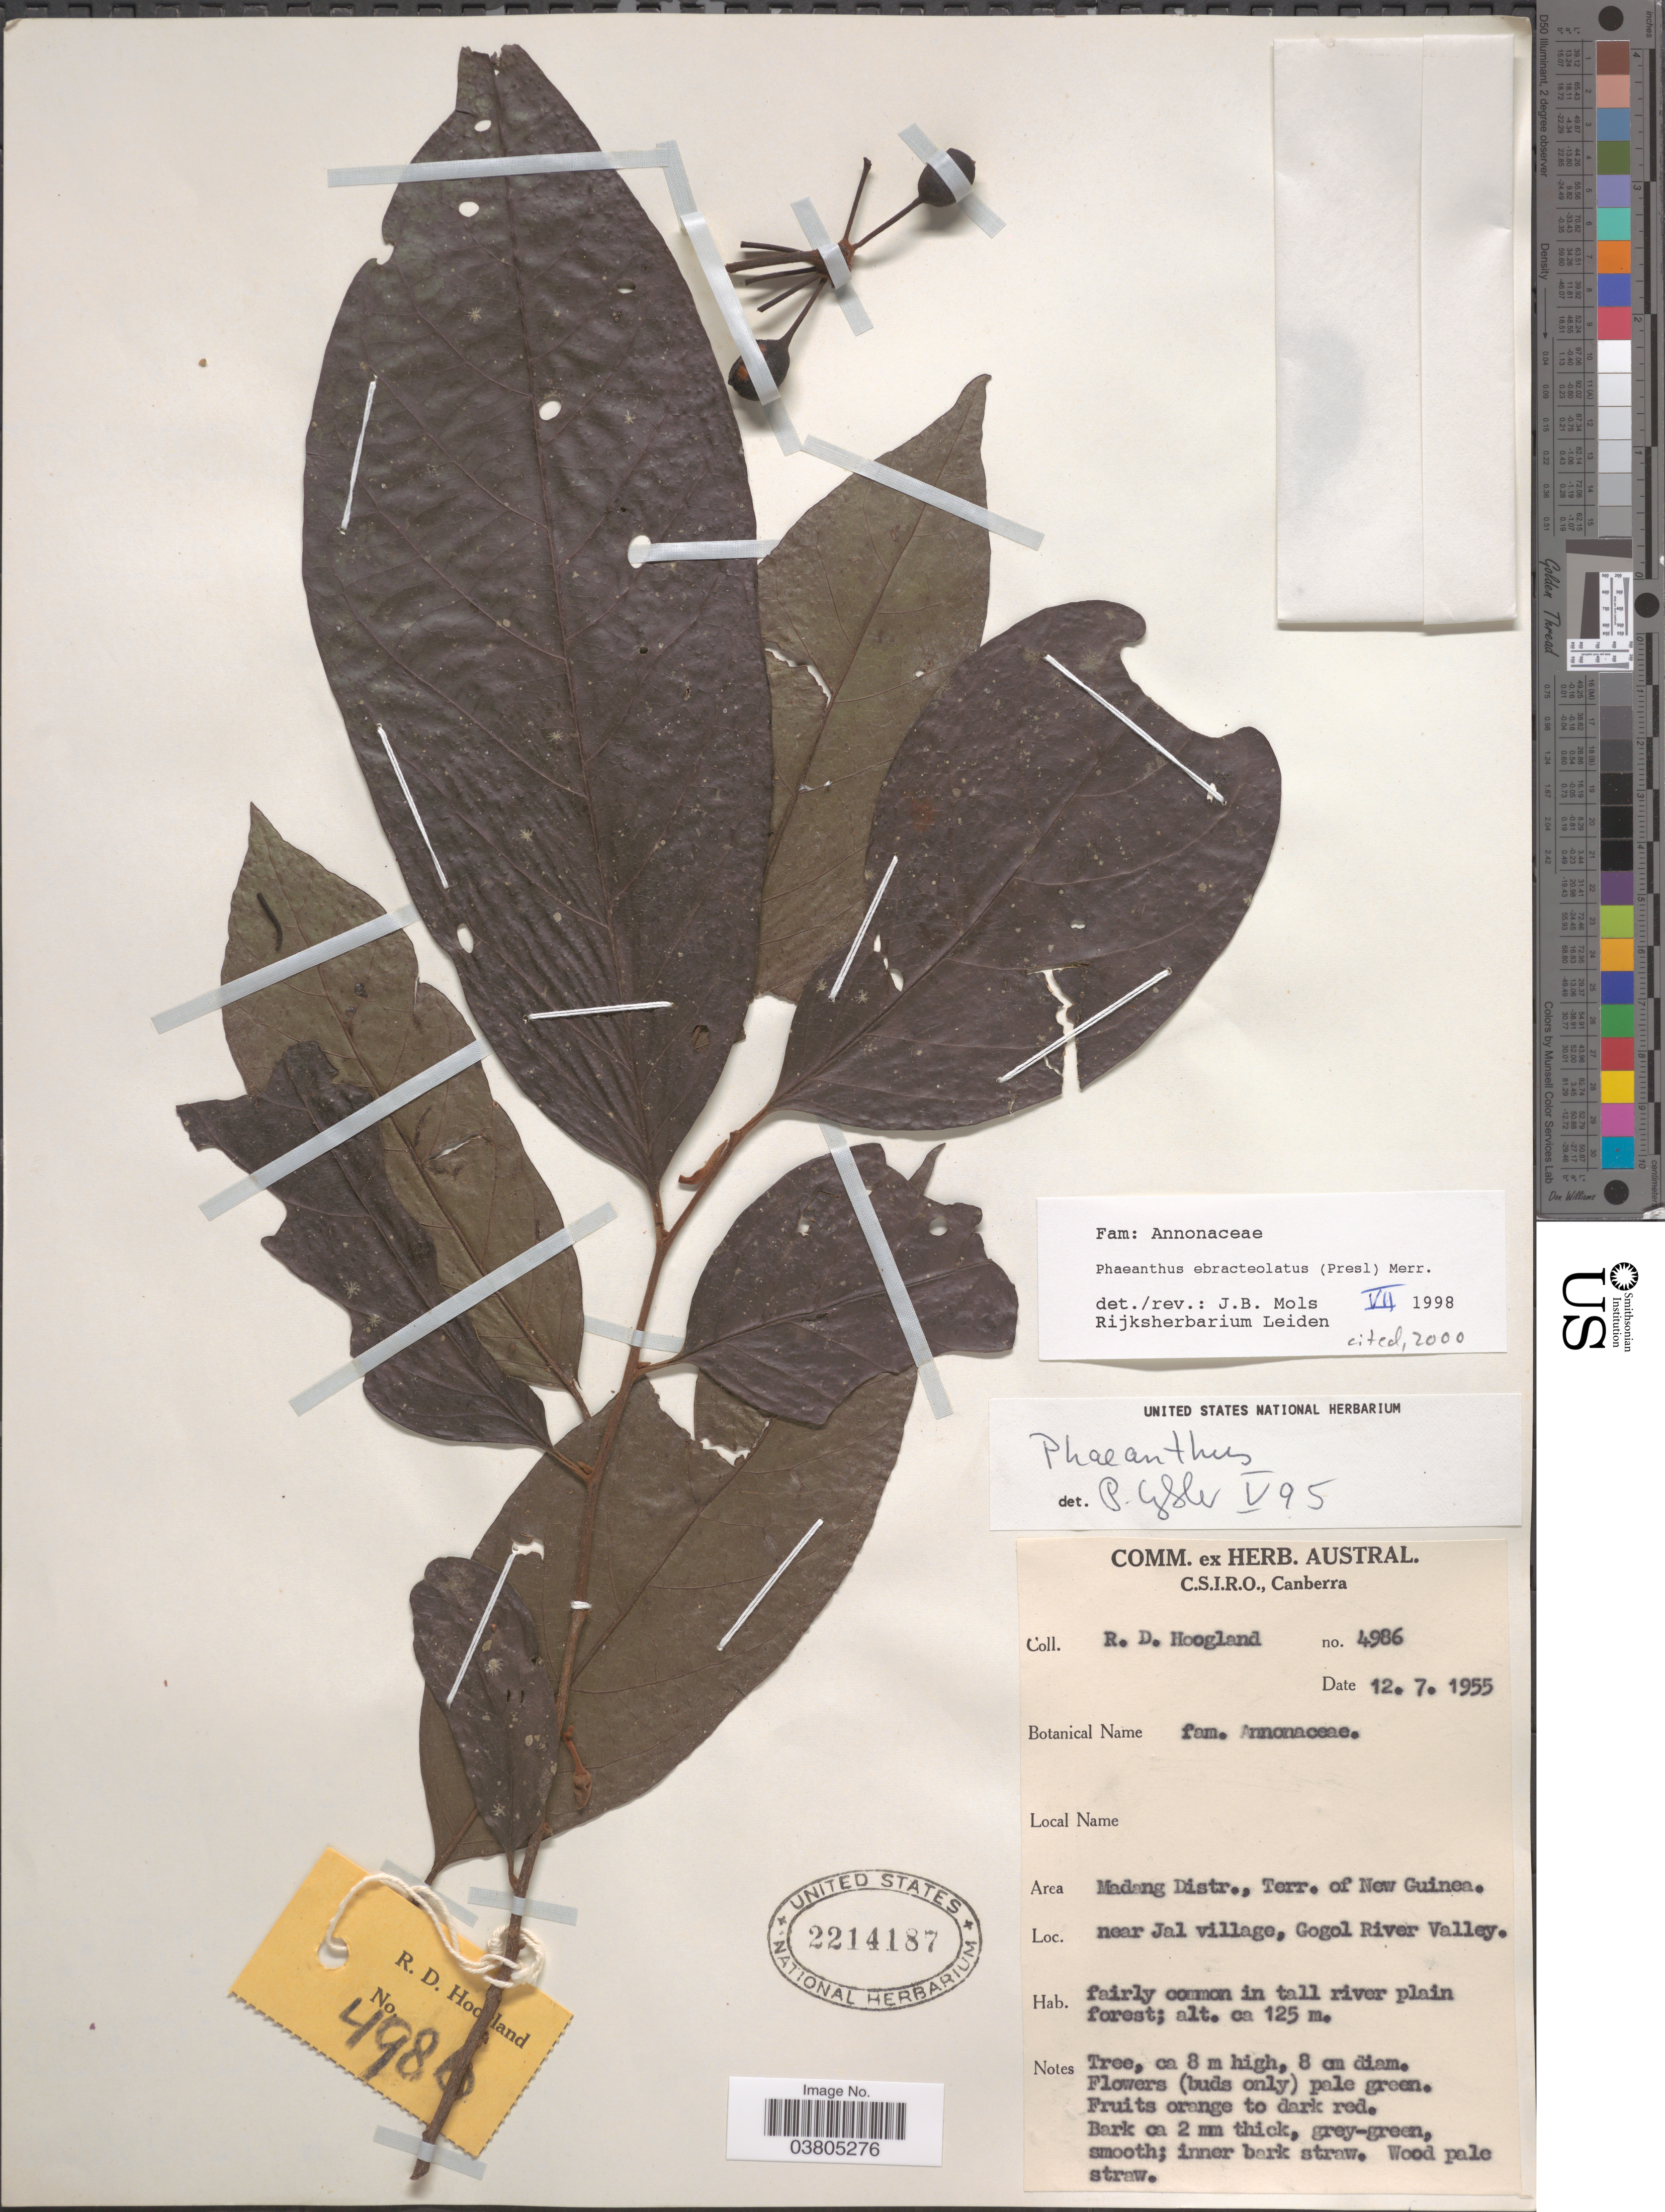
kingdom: Plantae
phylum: Tracheophyta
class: Magnoliopsida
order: Magnoliales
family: Annonaceae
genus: Phaeanthus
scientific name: Phaeanthus ebracteolatus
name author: (C. Presl) Merr.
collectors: R. D. Hoogland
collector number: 4986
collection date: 1955-07-12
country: Papua New Guinea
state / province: Madang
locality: Area Madang Distr., Terr. of New Guinea. Near Jal village, Gogol River Valley.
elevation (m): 125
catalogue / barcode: US 2214187